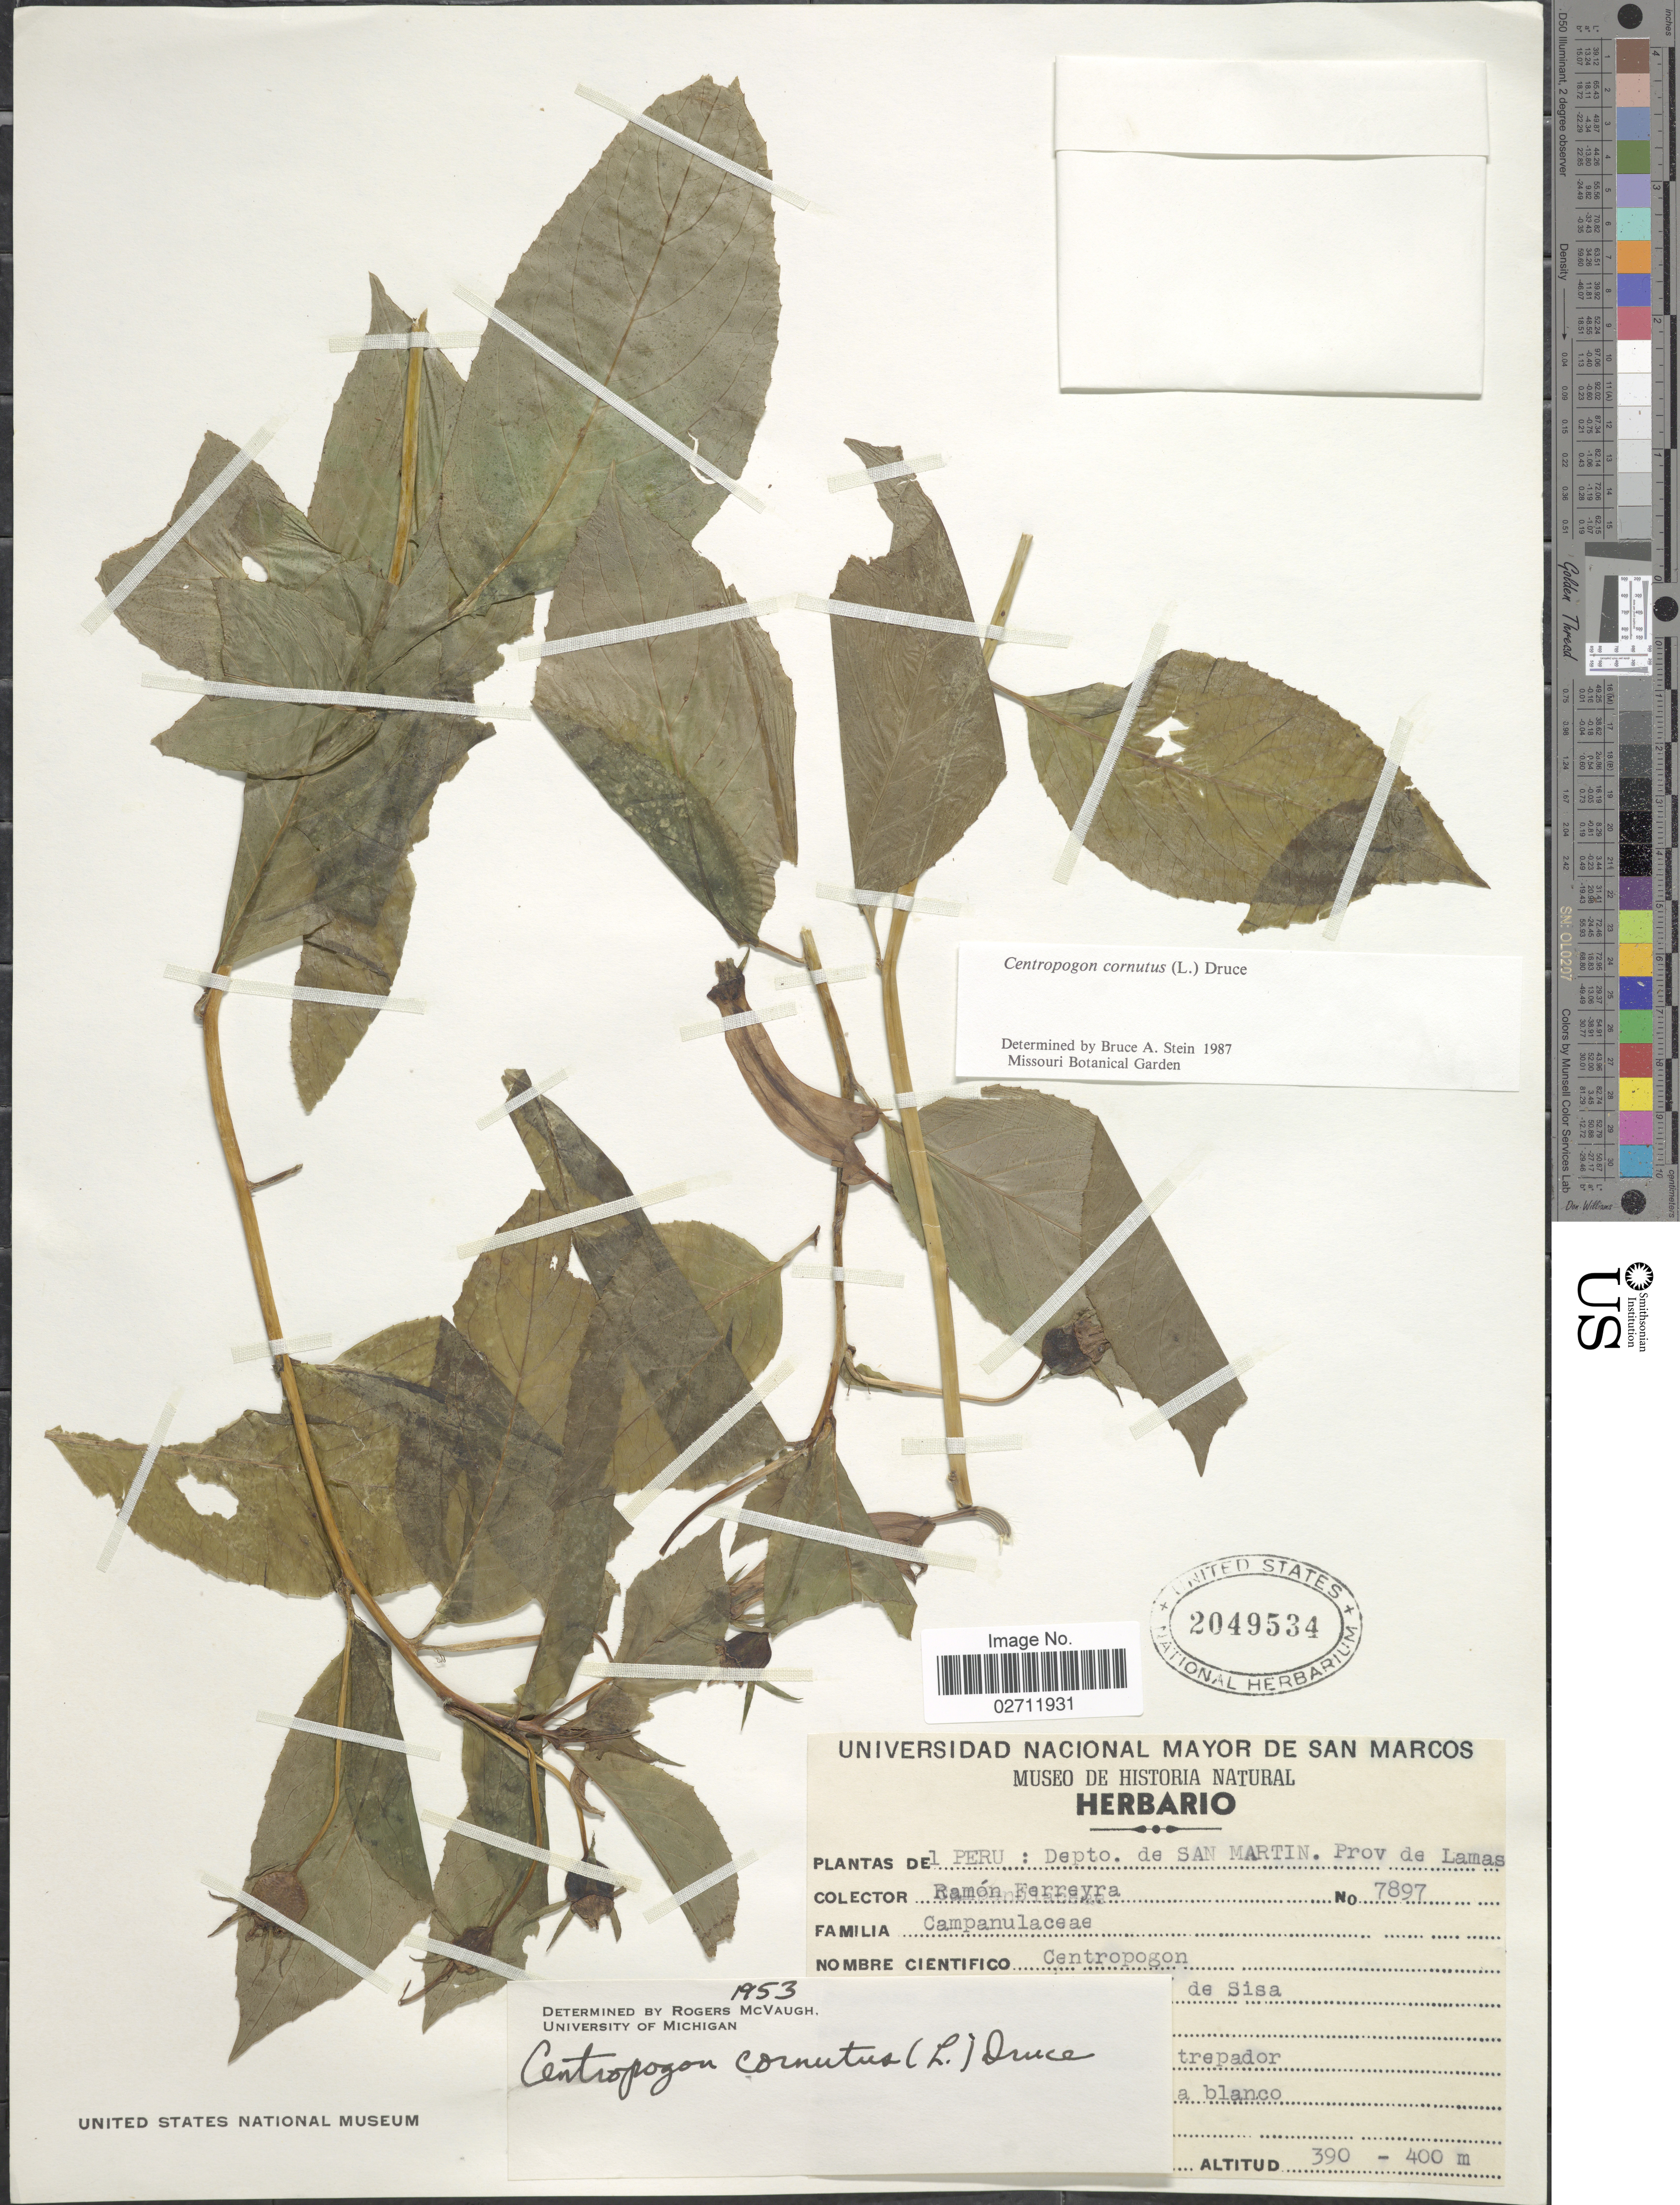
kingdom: Plantae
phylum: Tracheophyta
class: Magnoliopsida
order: Asterales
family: Campanulaceae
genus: Centropogon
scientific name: Centropogon cornutus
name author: (L.) Druce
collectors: R. A. Ferreyra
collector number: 7897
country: Peru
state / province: San Martín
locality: Prov. de Lamas, [illegible text] de Sisa.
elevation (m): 390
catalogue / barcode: US 2049534